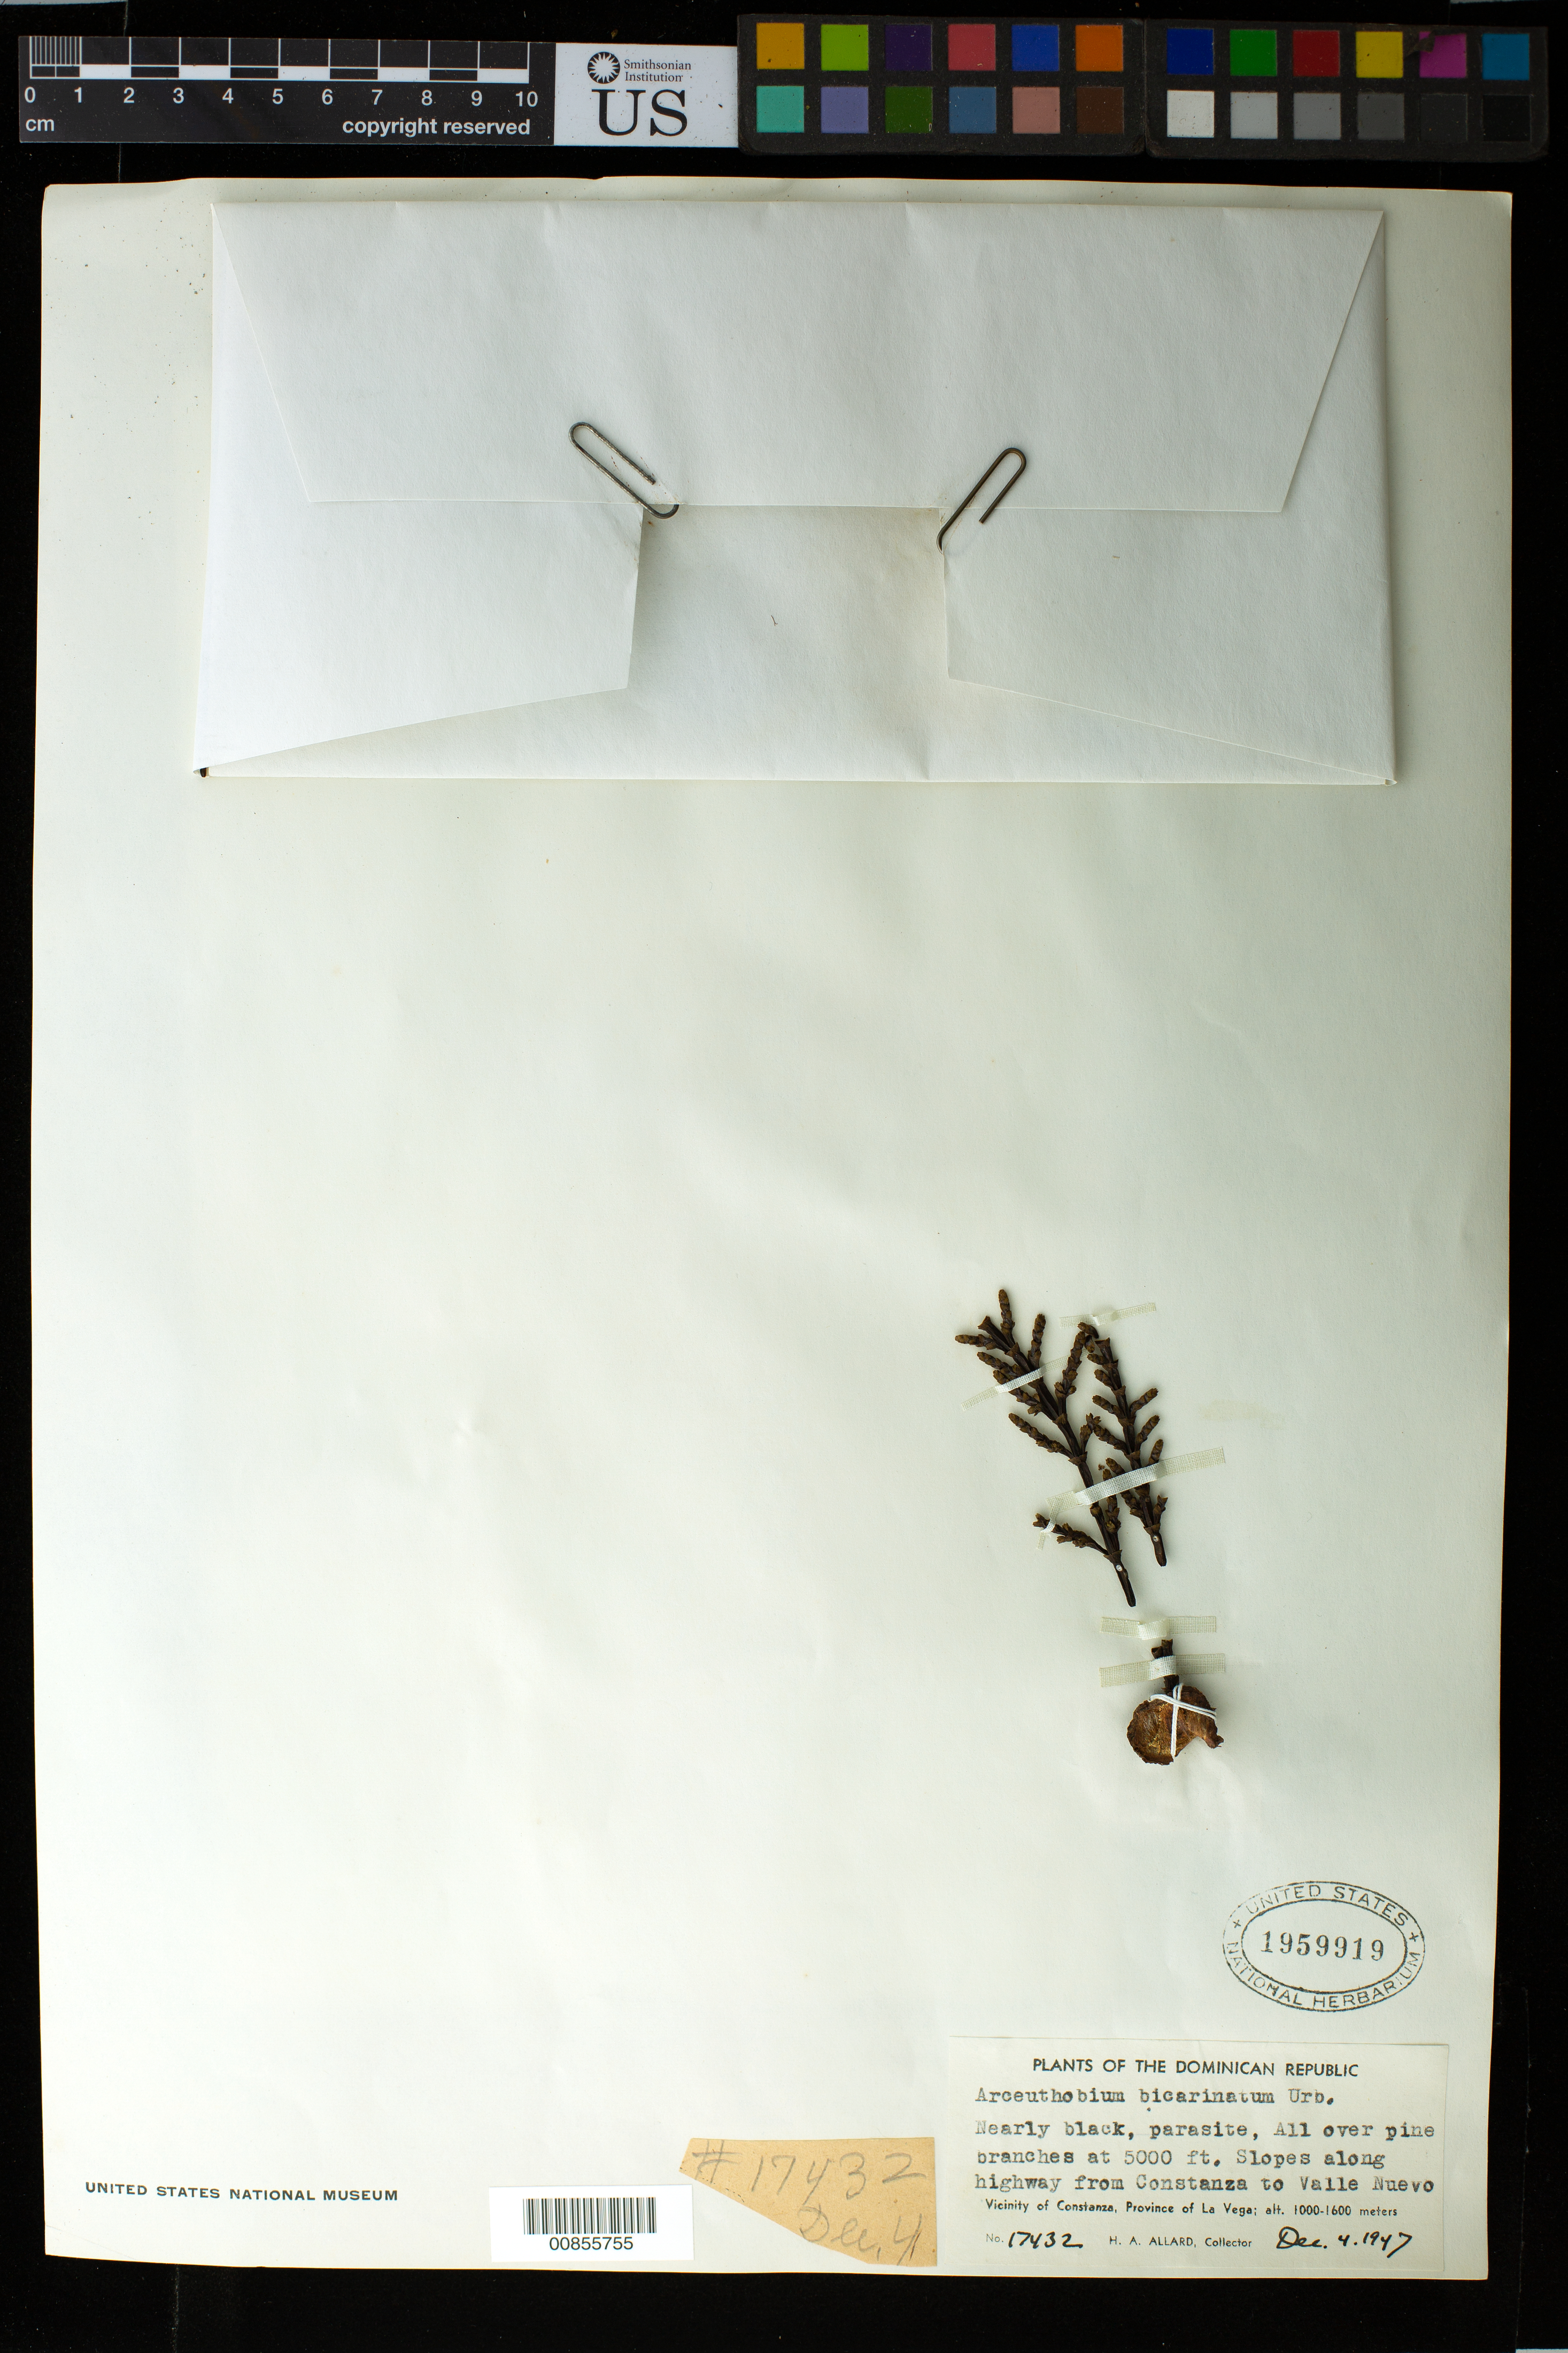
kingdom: Plantae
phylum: Tracheophyta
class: Magnoliopsida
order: Santalales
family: Viscaceae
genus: Arceuthobium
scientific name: Arceuthobium bicarinatum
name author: Urb.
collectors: H. A. Allard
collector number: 17432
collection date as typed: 04 Dec 1947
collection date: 1947-12-04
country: Dominican Republic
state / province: La Vega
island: Hispaniola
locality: Slopes along highway from Constanza to Valle Nuevo.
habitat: All over pine branches.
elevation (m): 1524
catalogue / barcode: US 1959919